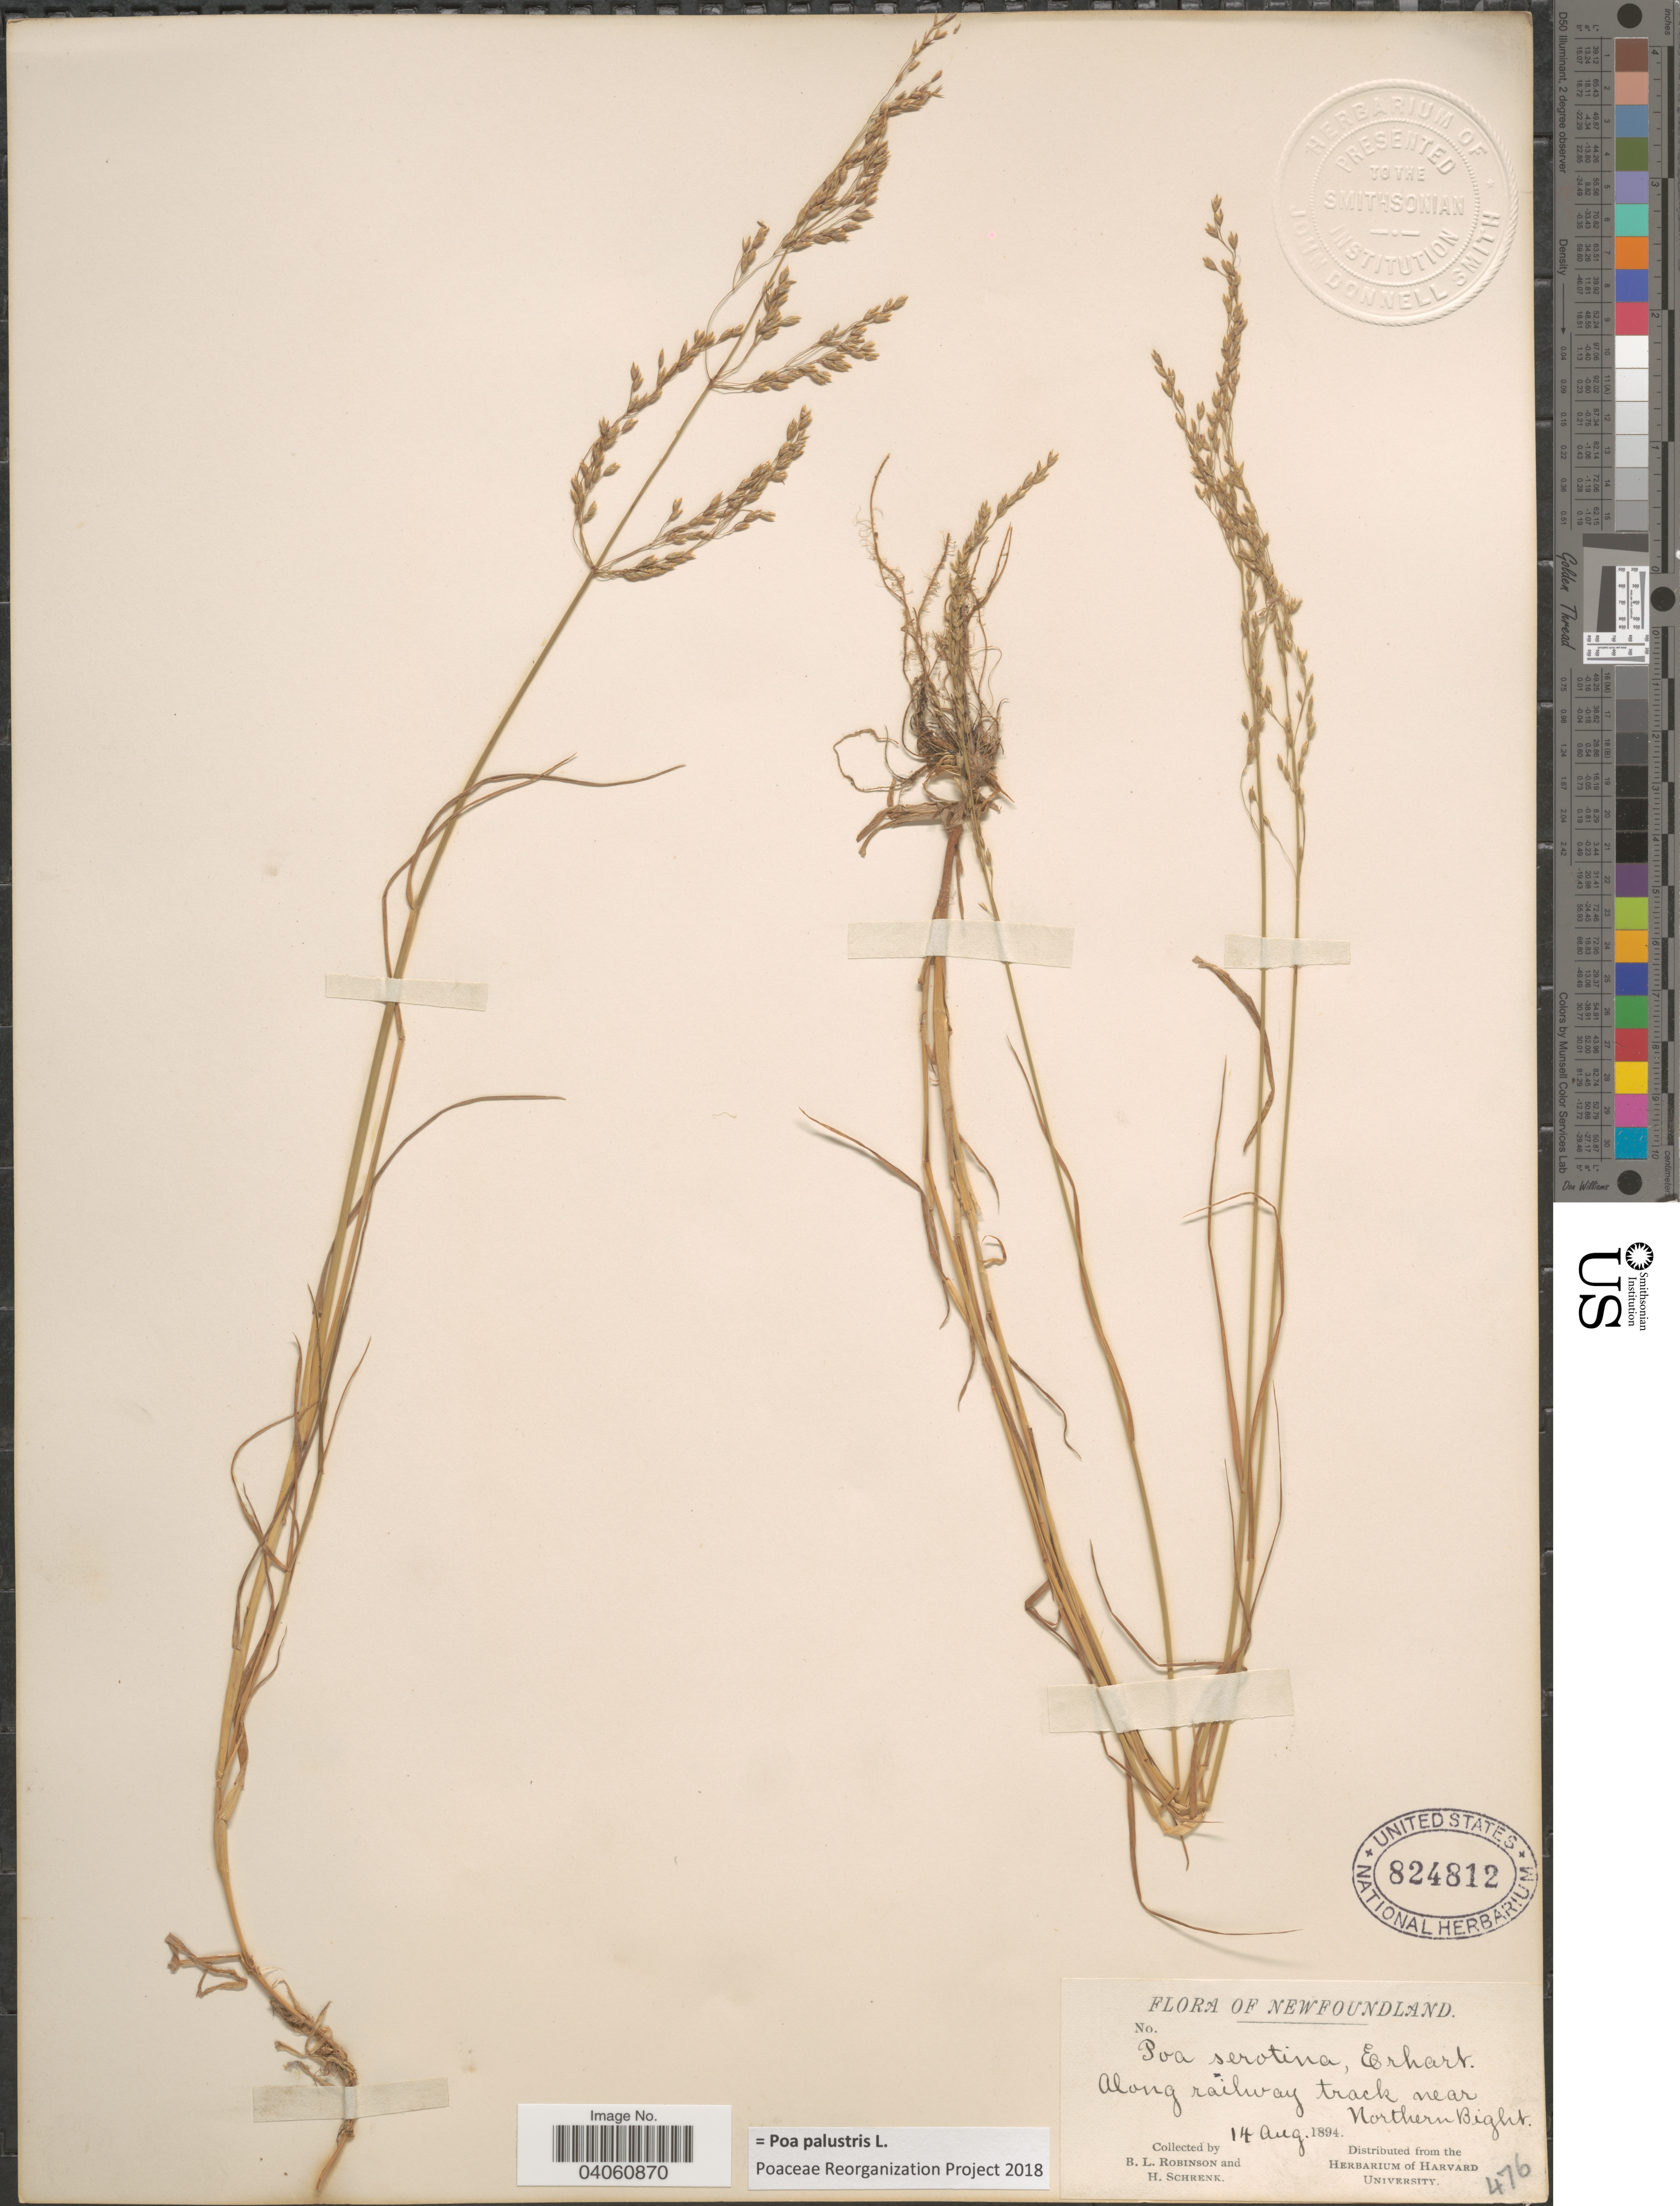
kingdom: Plantae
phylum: Tracheophyta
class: Liliopsida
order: Poales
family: Poaceae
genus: Poa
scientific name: Poa palustris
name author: L.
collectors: B. L. Robinson & H. Schrenk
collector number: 476?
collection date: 1894-08-14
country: Canada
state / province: Newfoundland and Labrador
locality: Along railway track near Northern Bight.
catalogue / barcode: US 824812